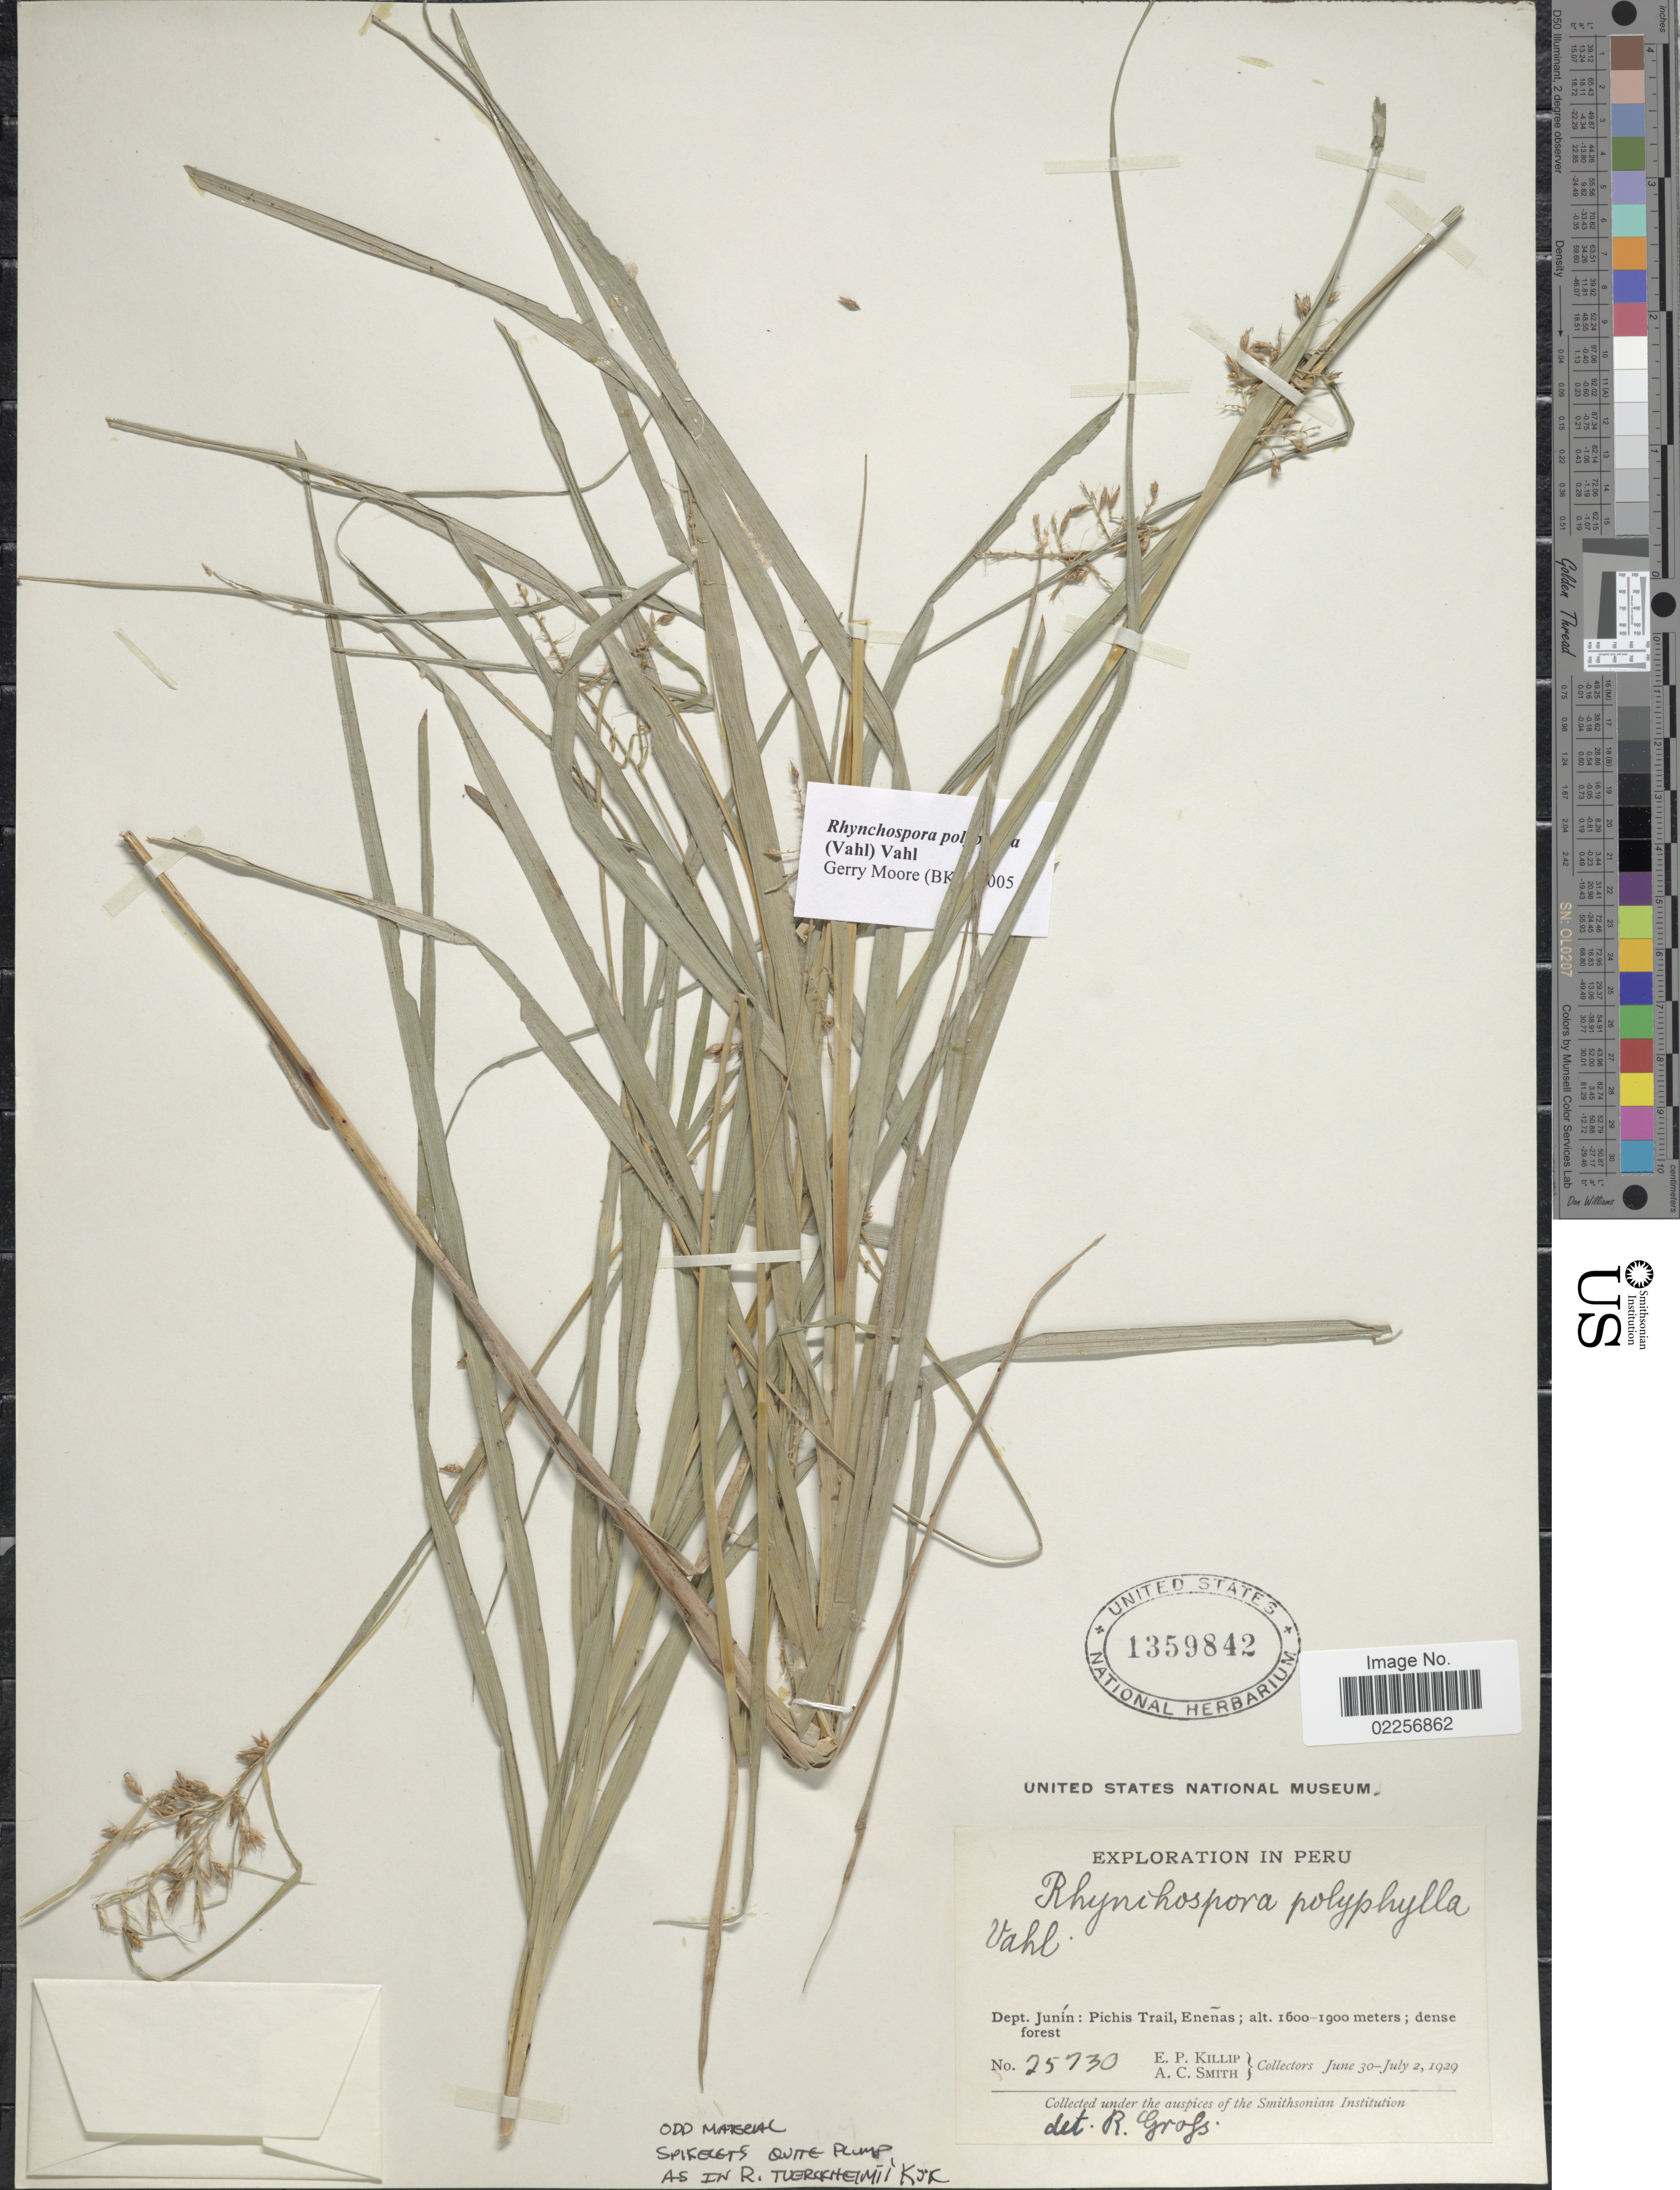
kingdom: Plantae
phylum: Tracheophyta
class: Liliopsida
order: Poales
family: Cyperaceae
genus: Rhynchospora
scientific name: Rhynchospora polyphylla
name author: (Vahl) Vahl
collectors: E. P. Killip & A. C. Smith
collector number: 25730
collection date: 1929-06-30/1929-07-02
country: Peru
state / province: Junín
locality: Pichis Trail, Enenas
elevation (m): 1600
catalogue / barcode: US 1359842